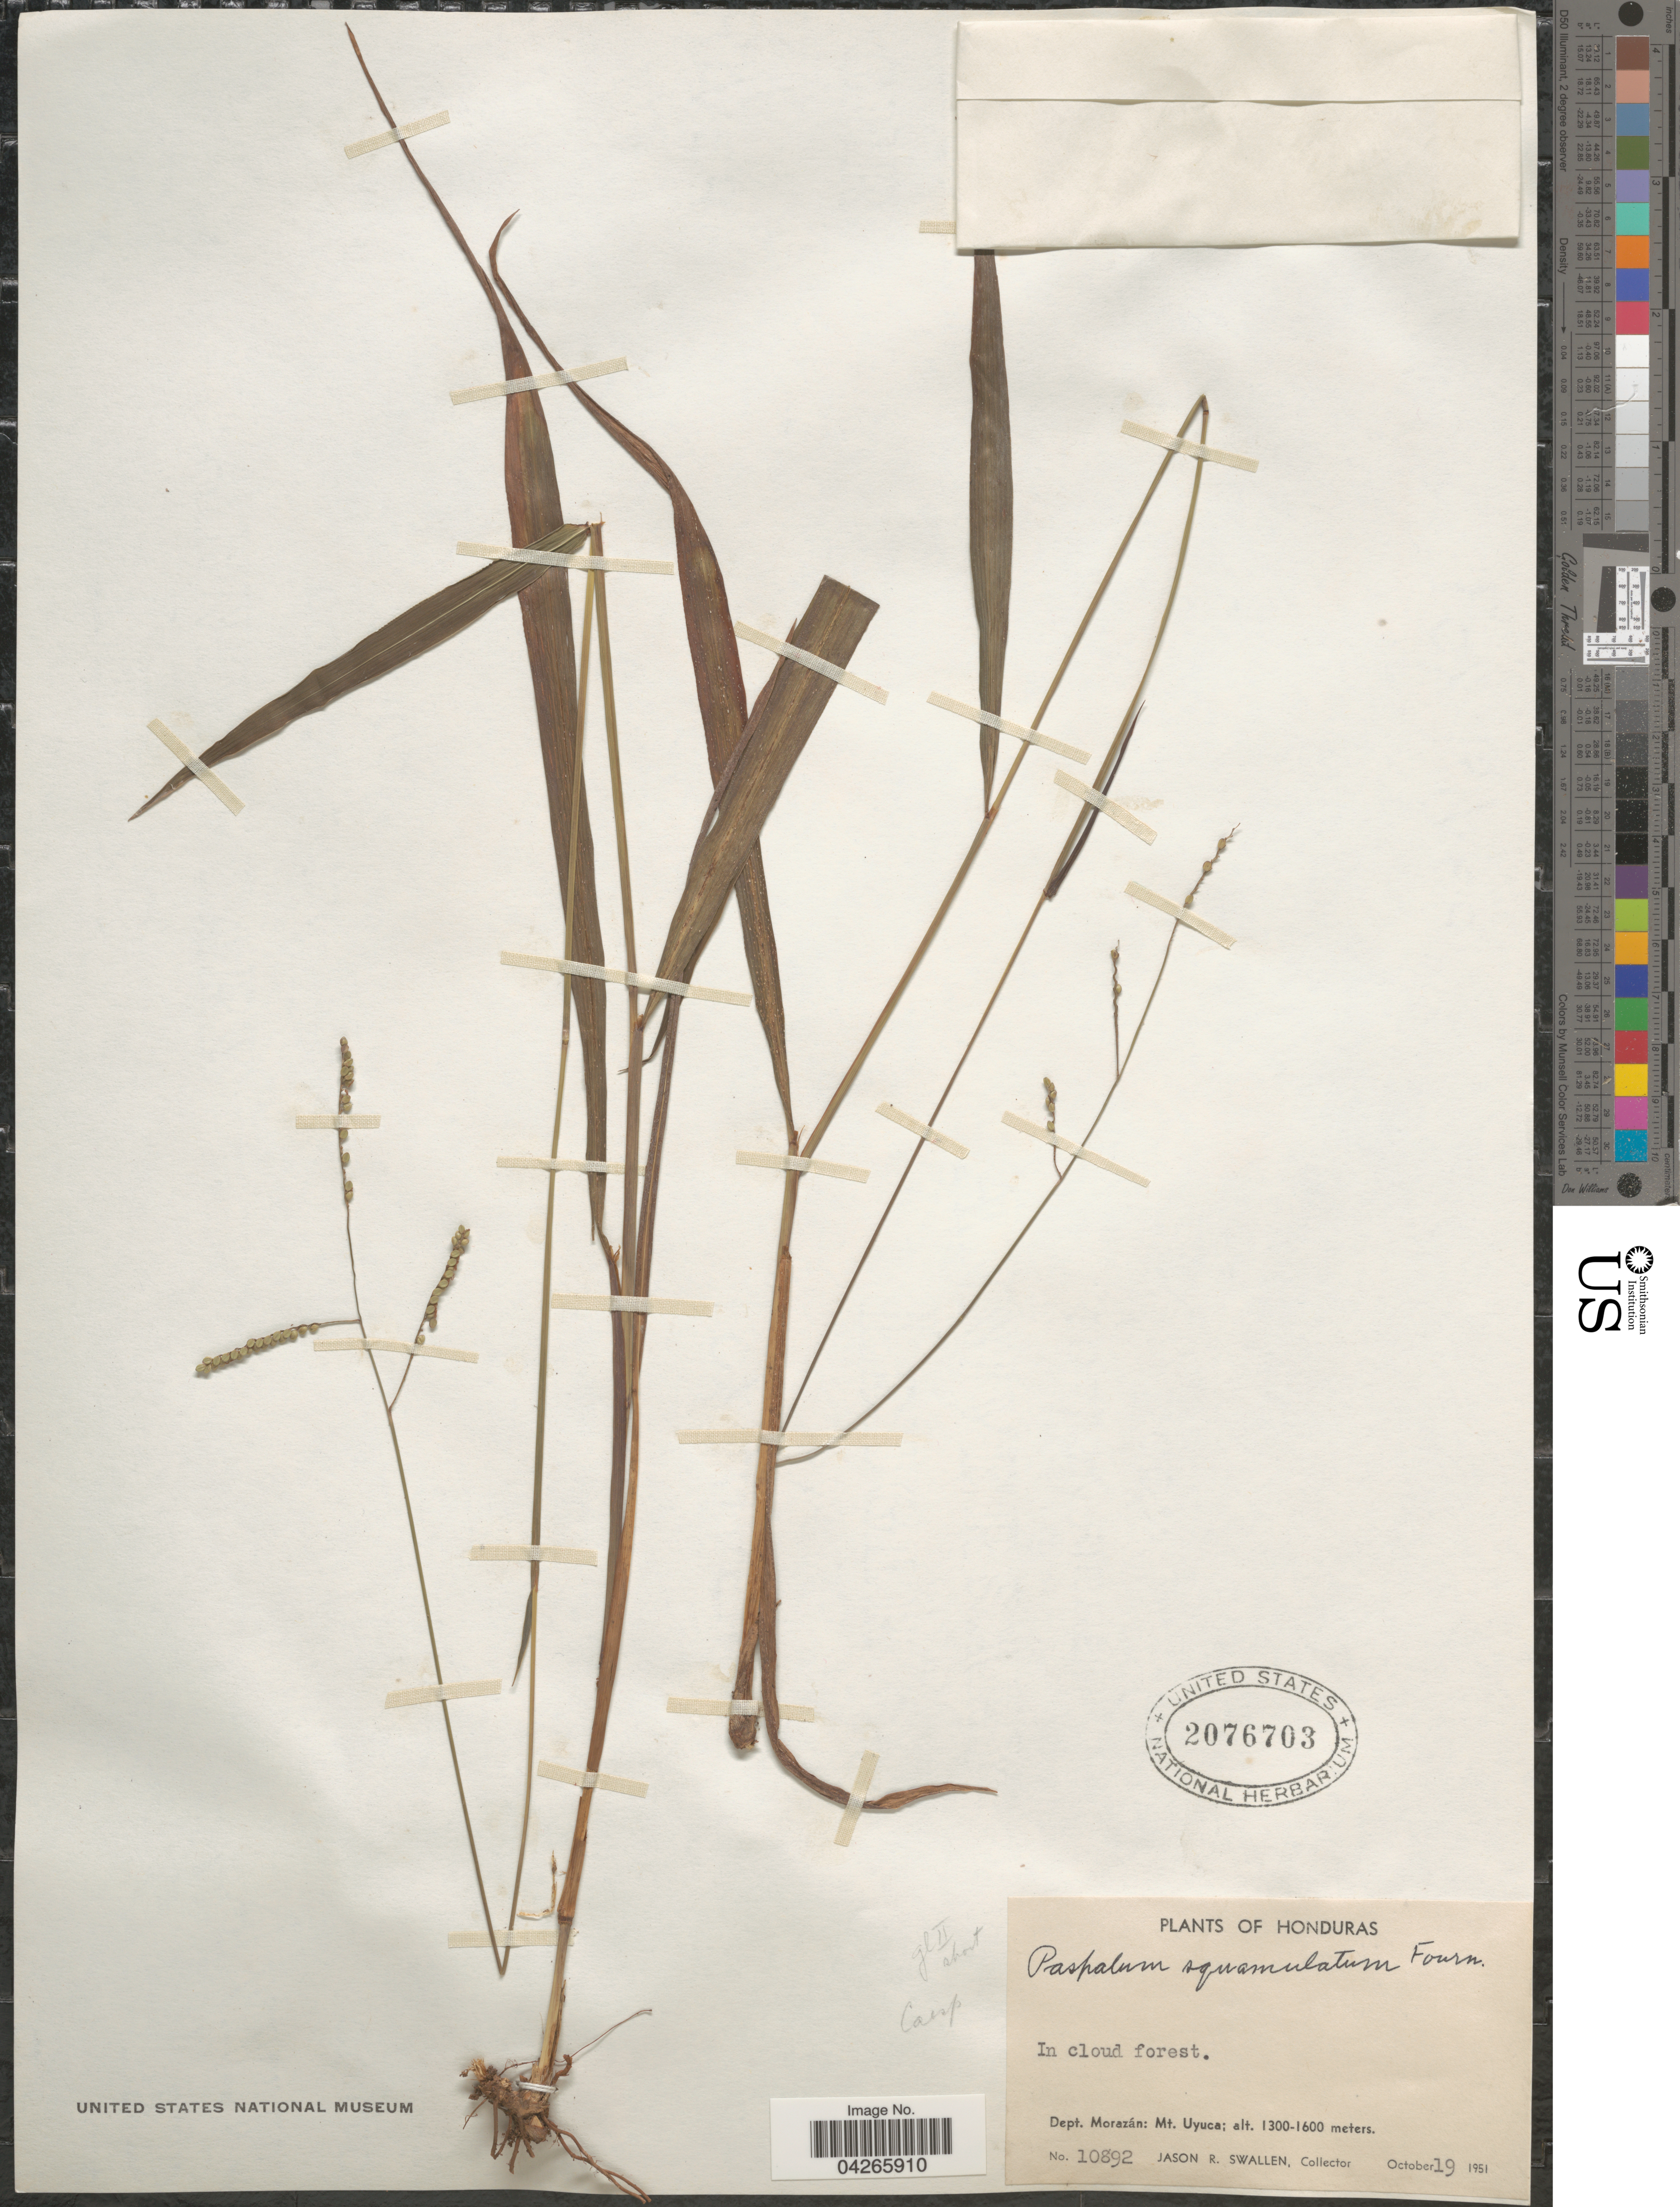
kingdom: Plantae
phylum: Tracheophyta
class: Liliopsida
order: Poales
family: Poaceae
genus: Paspalum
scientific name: Paspalum squamulatum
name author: E. Fourn.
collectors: J. R. Swallen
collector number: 10892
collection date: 1951-10-19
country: Honduras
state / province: Fco. Morazán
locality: In cloud forest. Dept. Morazán: Mt. Uyuca.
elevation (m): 1300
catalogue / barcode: US 2076703